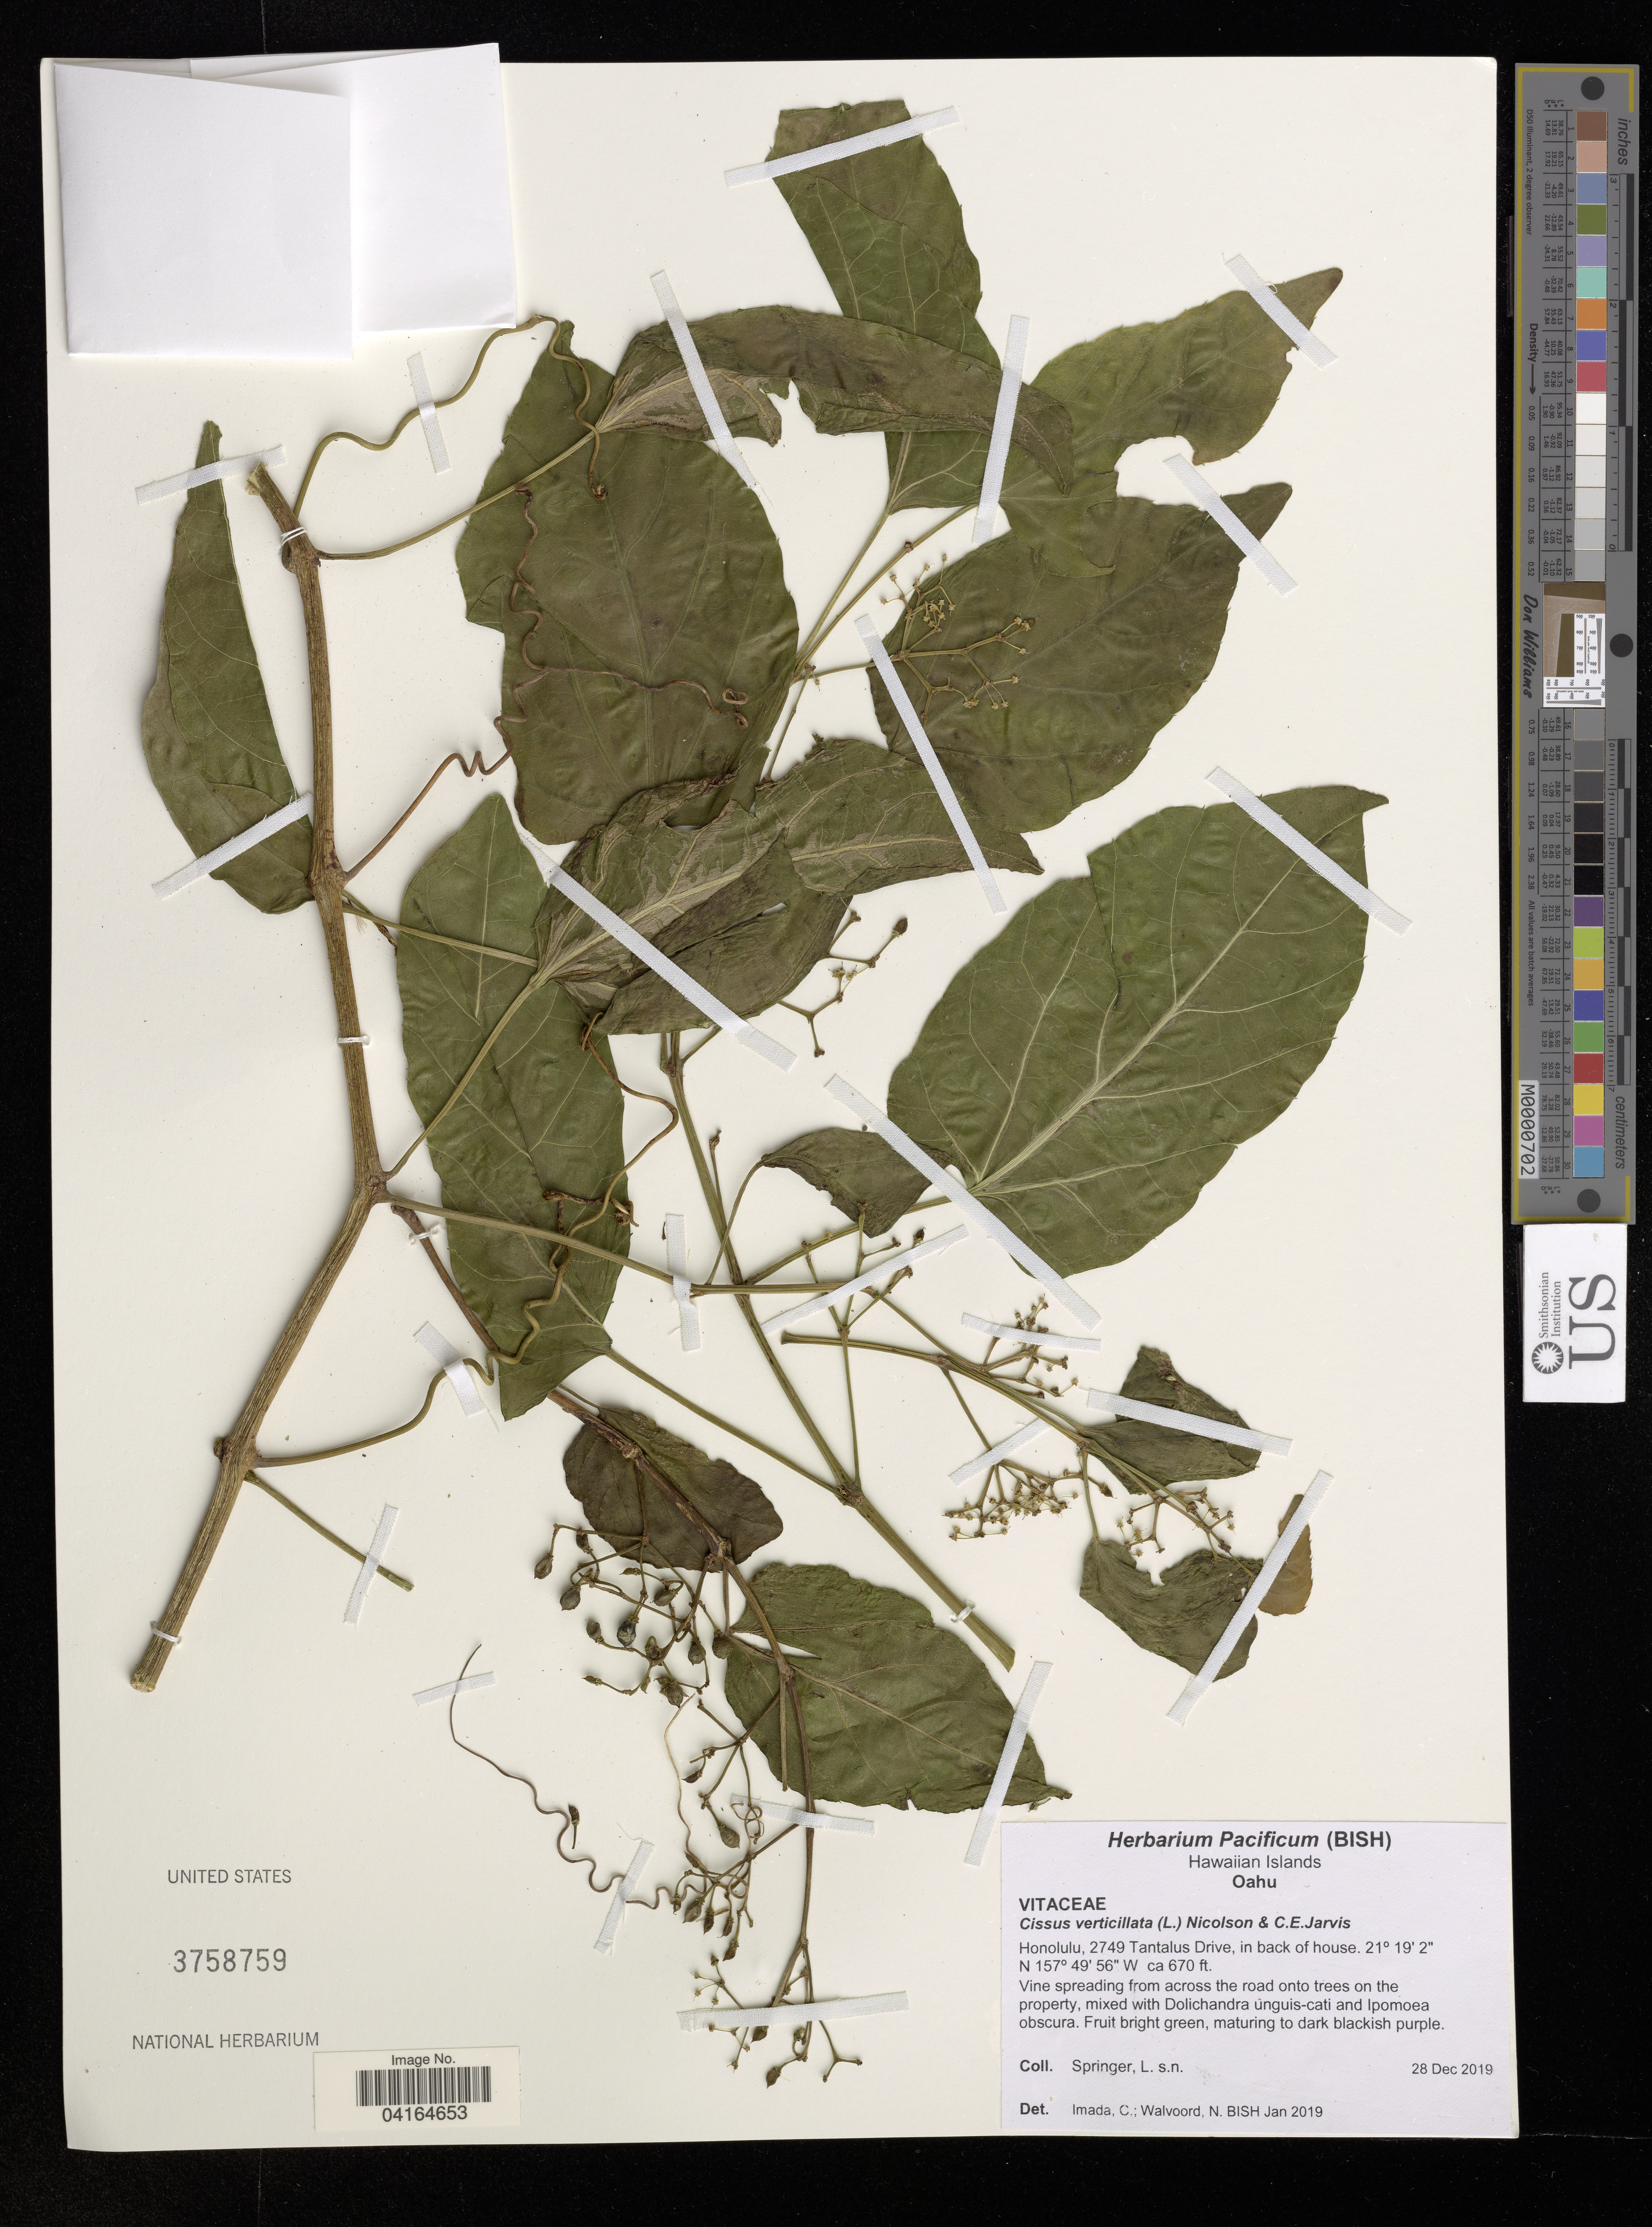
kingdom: Plantae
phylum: Tracheophyta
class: Magnoliopsida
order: Vitales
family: Vitaceae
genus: Cissus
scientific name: Cissus verticillata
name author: (L.) Nicolson & C.E. Jarvis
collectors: L. Springer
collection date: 2019-12-28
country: United States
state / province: Hawaii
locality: Hawaiian Islands. Oahu. Honolulu, 2749 Tantalus Drive, in back of house.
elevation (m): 204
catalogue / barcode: US 3758759